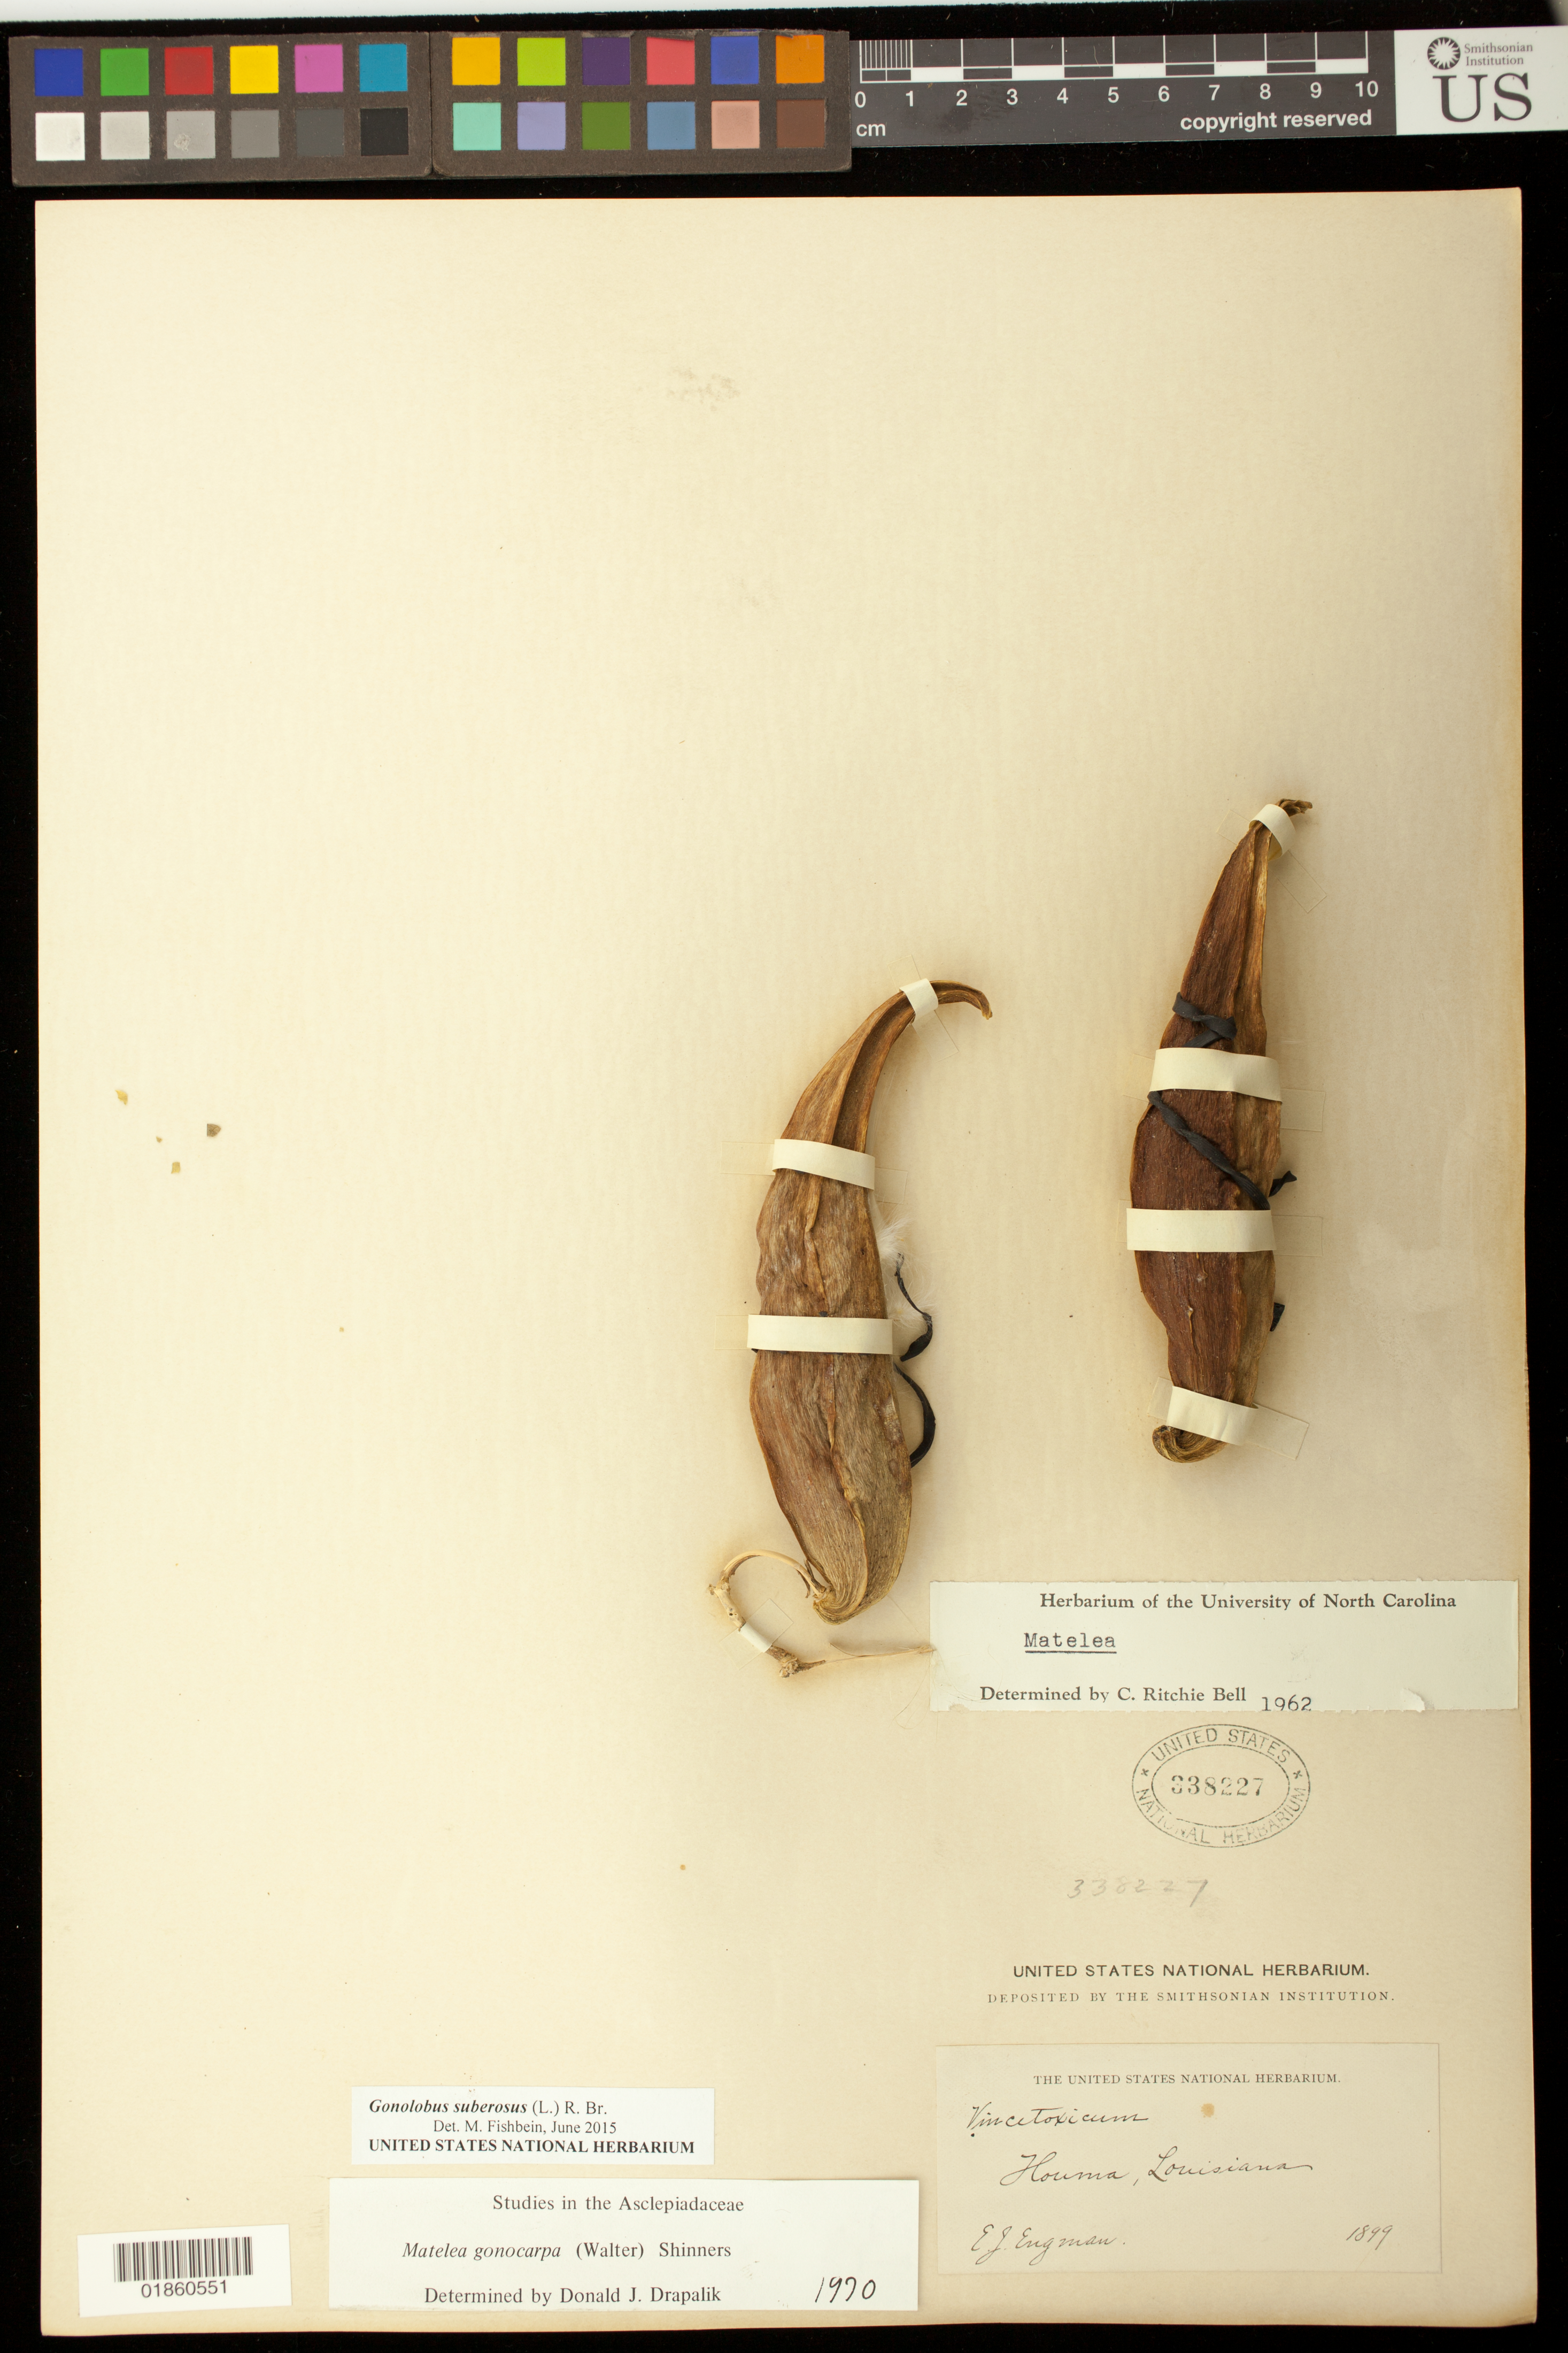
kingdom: Plantae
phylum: Tracheophyta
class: Magnoliopsida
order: Gentianales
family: Apocynaceae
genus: Gonolobus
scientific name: Gonolobus suberosus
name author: (L.) R. Br.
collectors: E. Engman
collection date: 1899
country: United States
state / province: Louisiana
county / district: Terrebonne Parish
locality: Houma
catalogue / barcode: US 338227